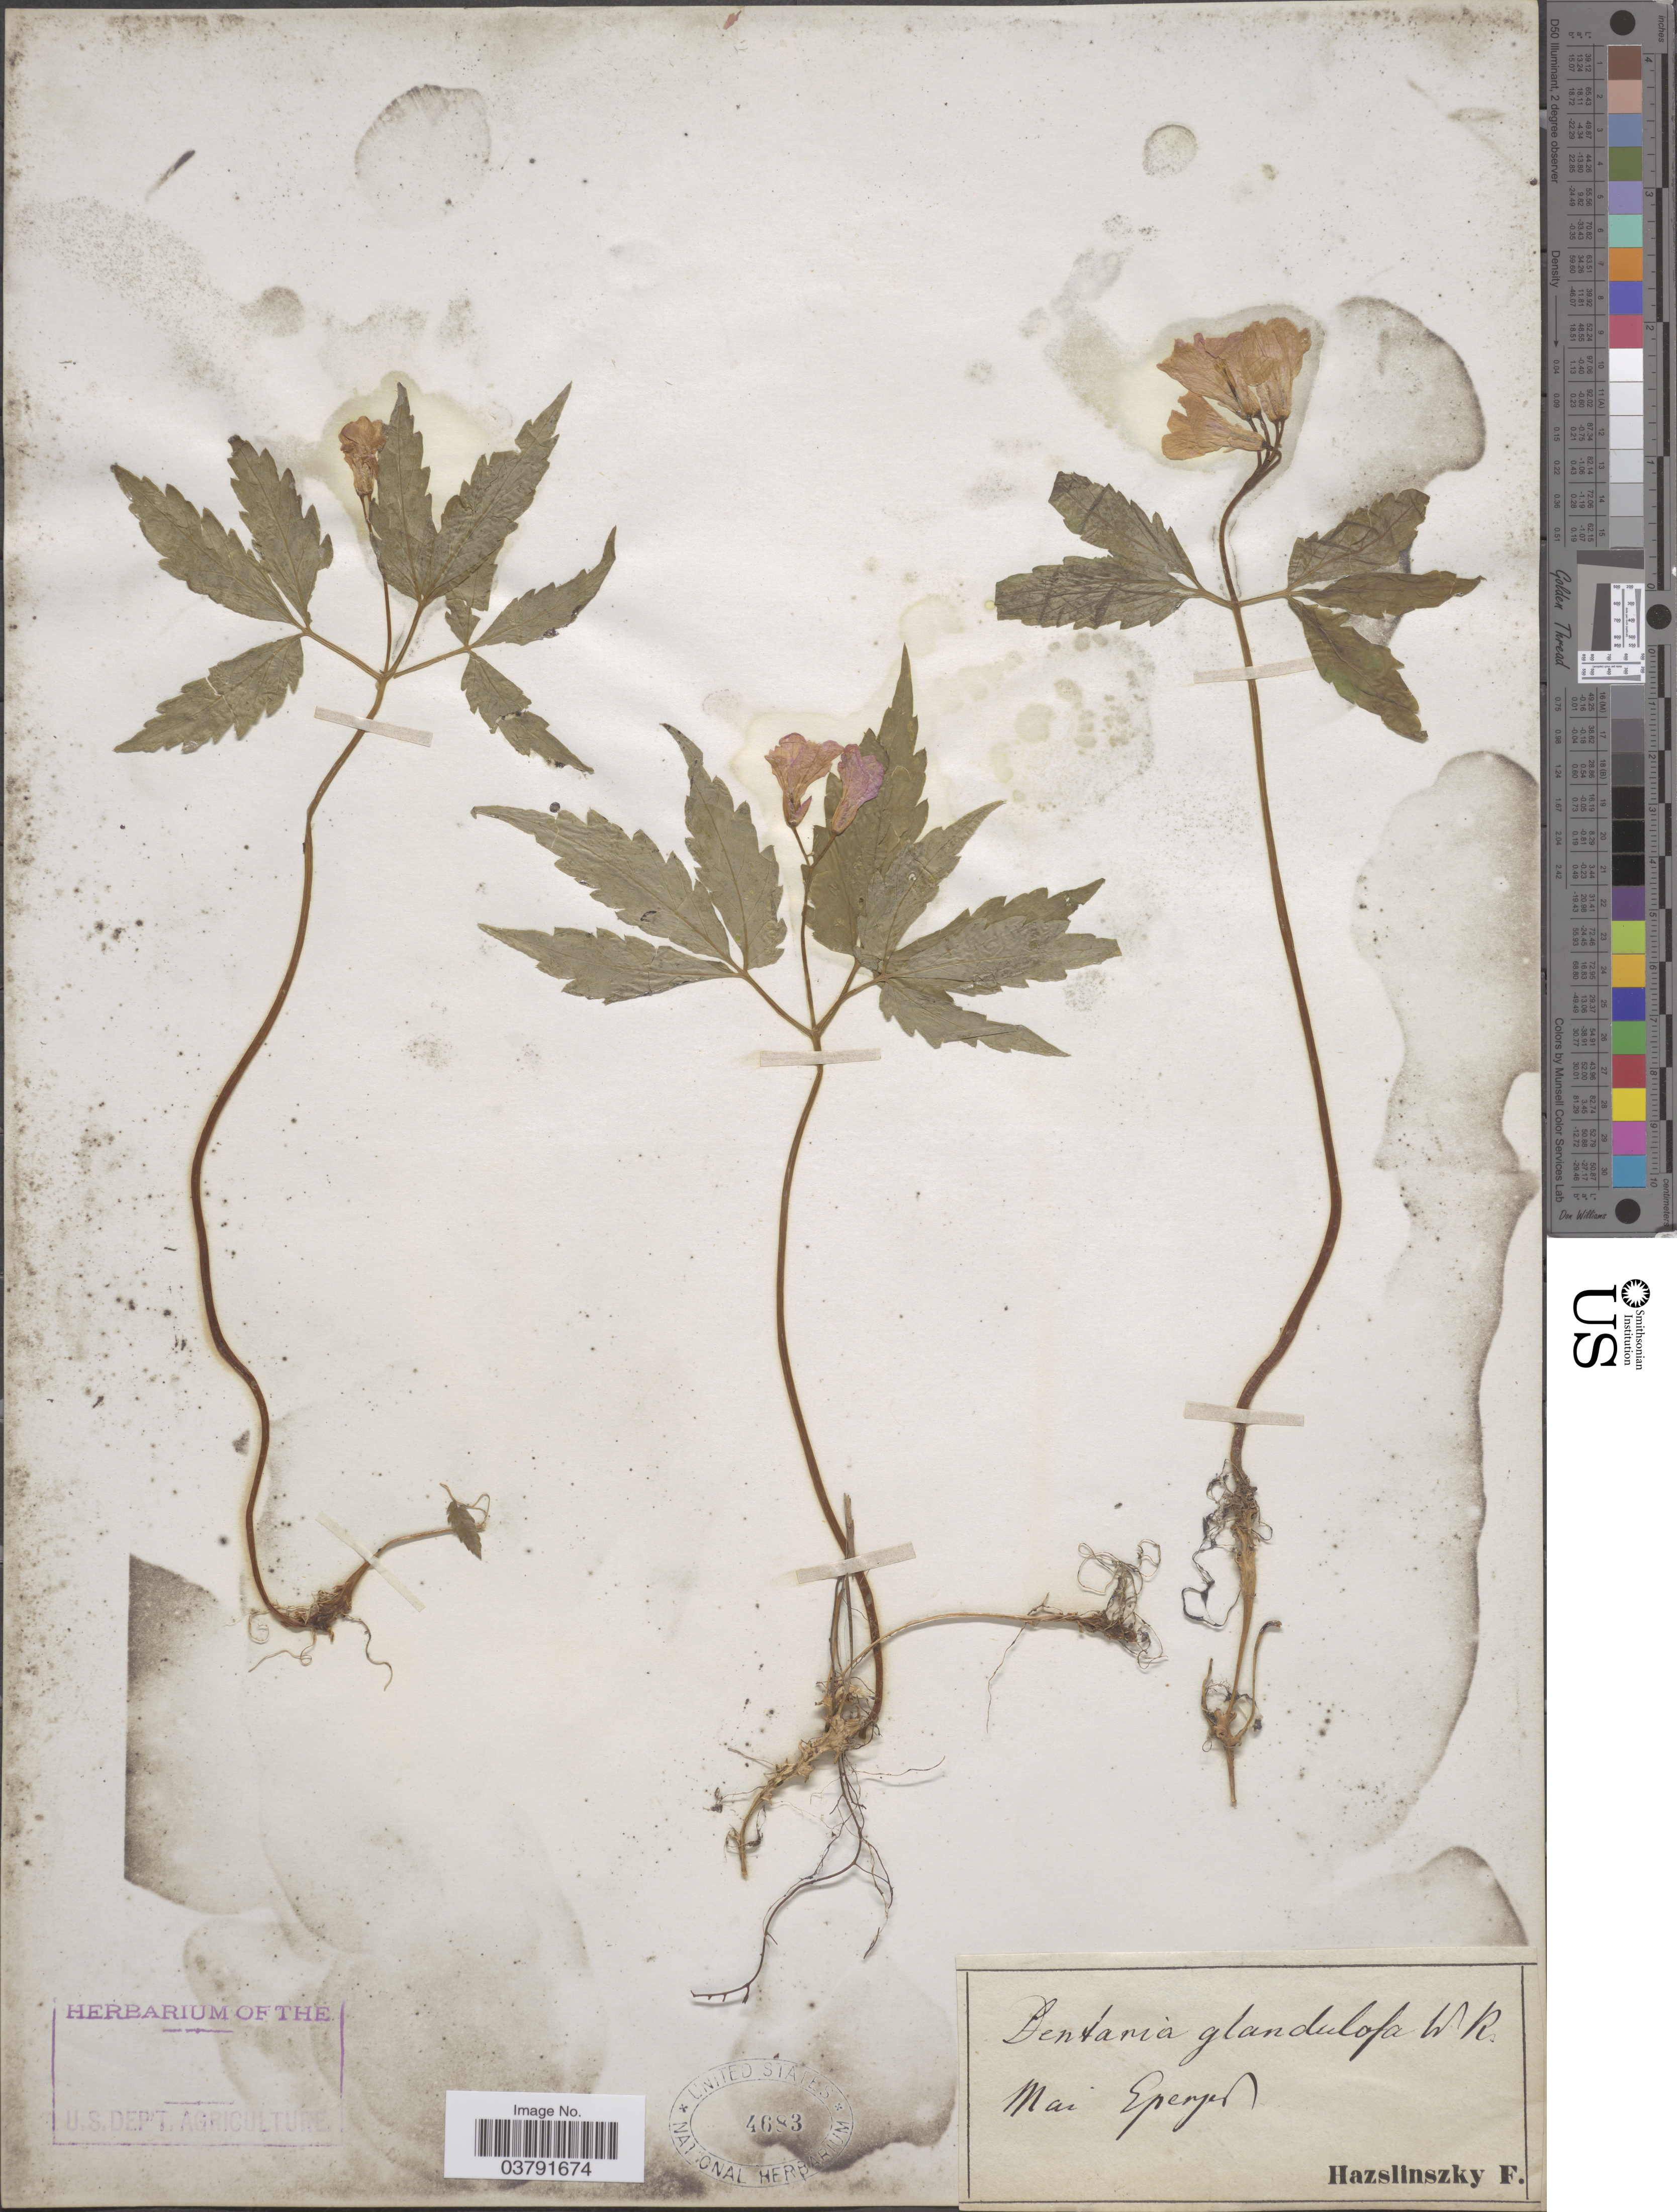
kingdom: Plantae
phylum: Tracheophyta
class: Magnoliopsida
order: Brassicales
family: Brassicaceae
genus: Dentaria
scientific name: Dentaria glandulosa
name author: Waldst. & Kit.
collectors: F. Hazslinsky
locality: Eperjed [interpreted].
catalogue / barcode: US 4683